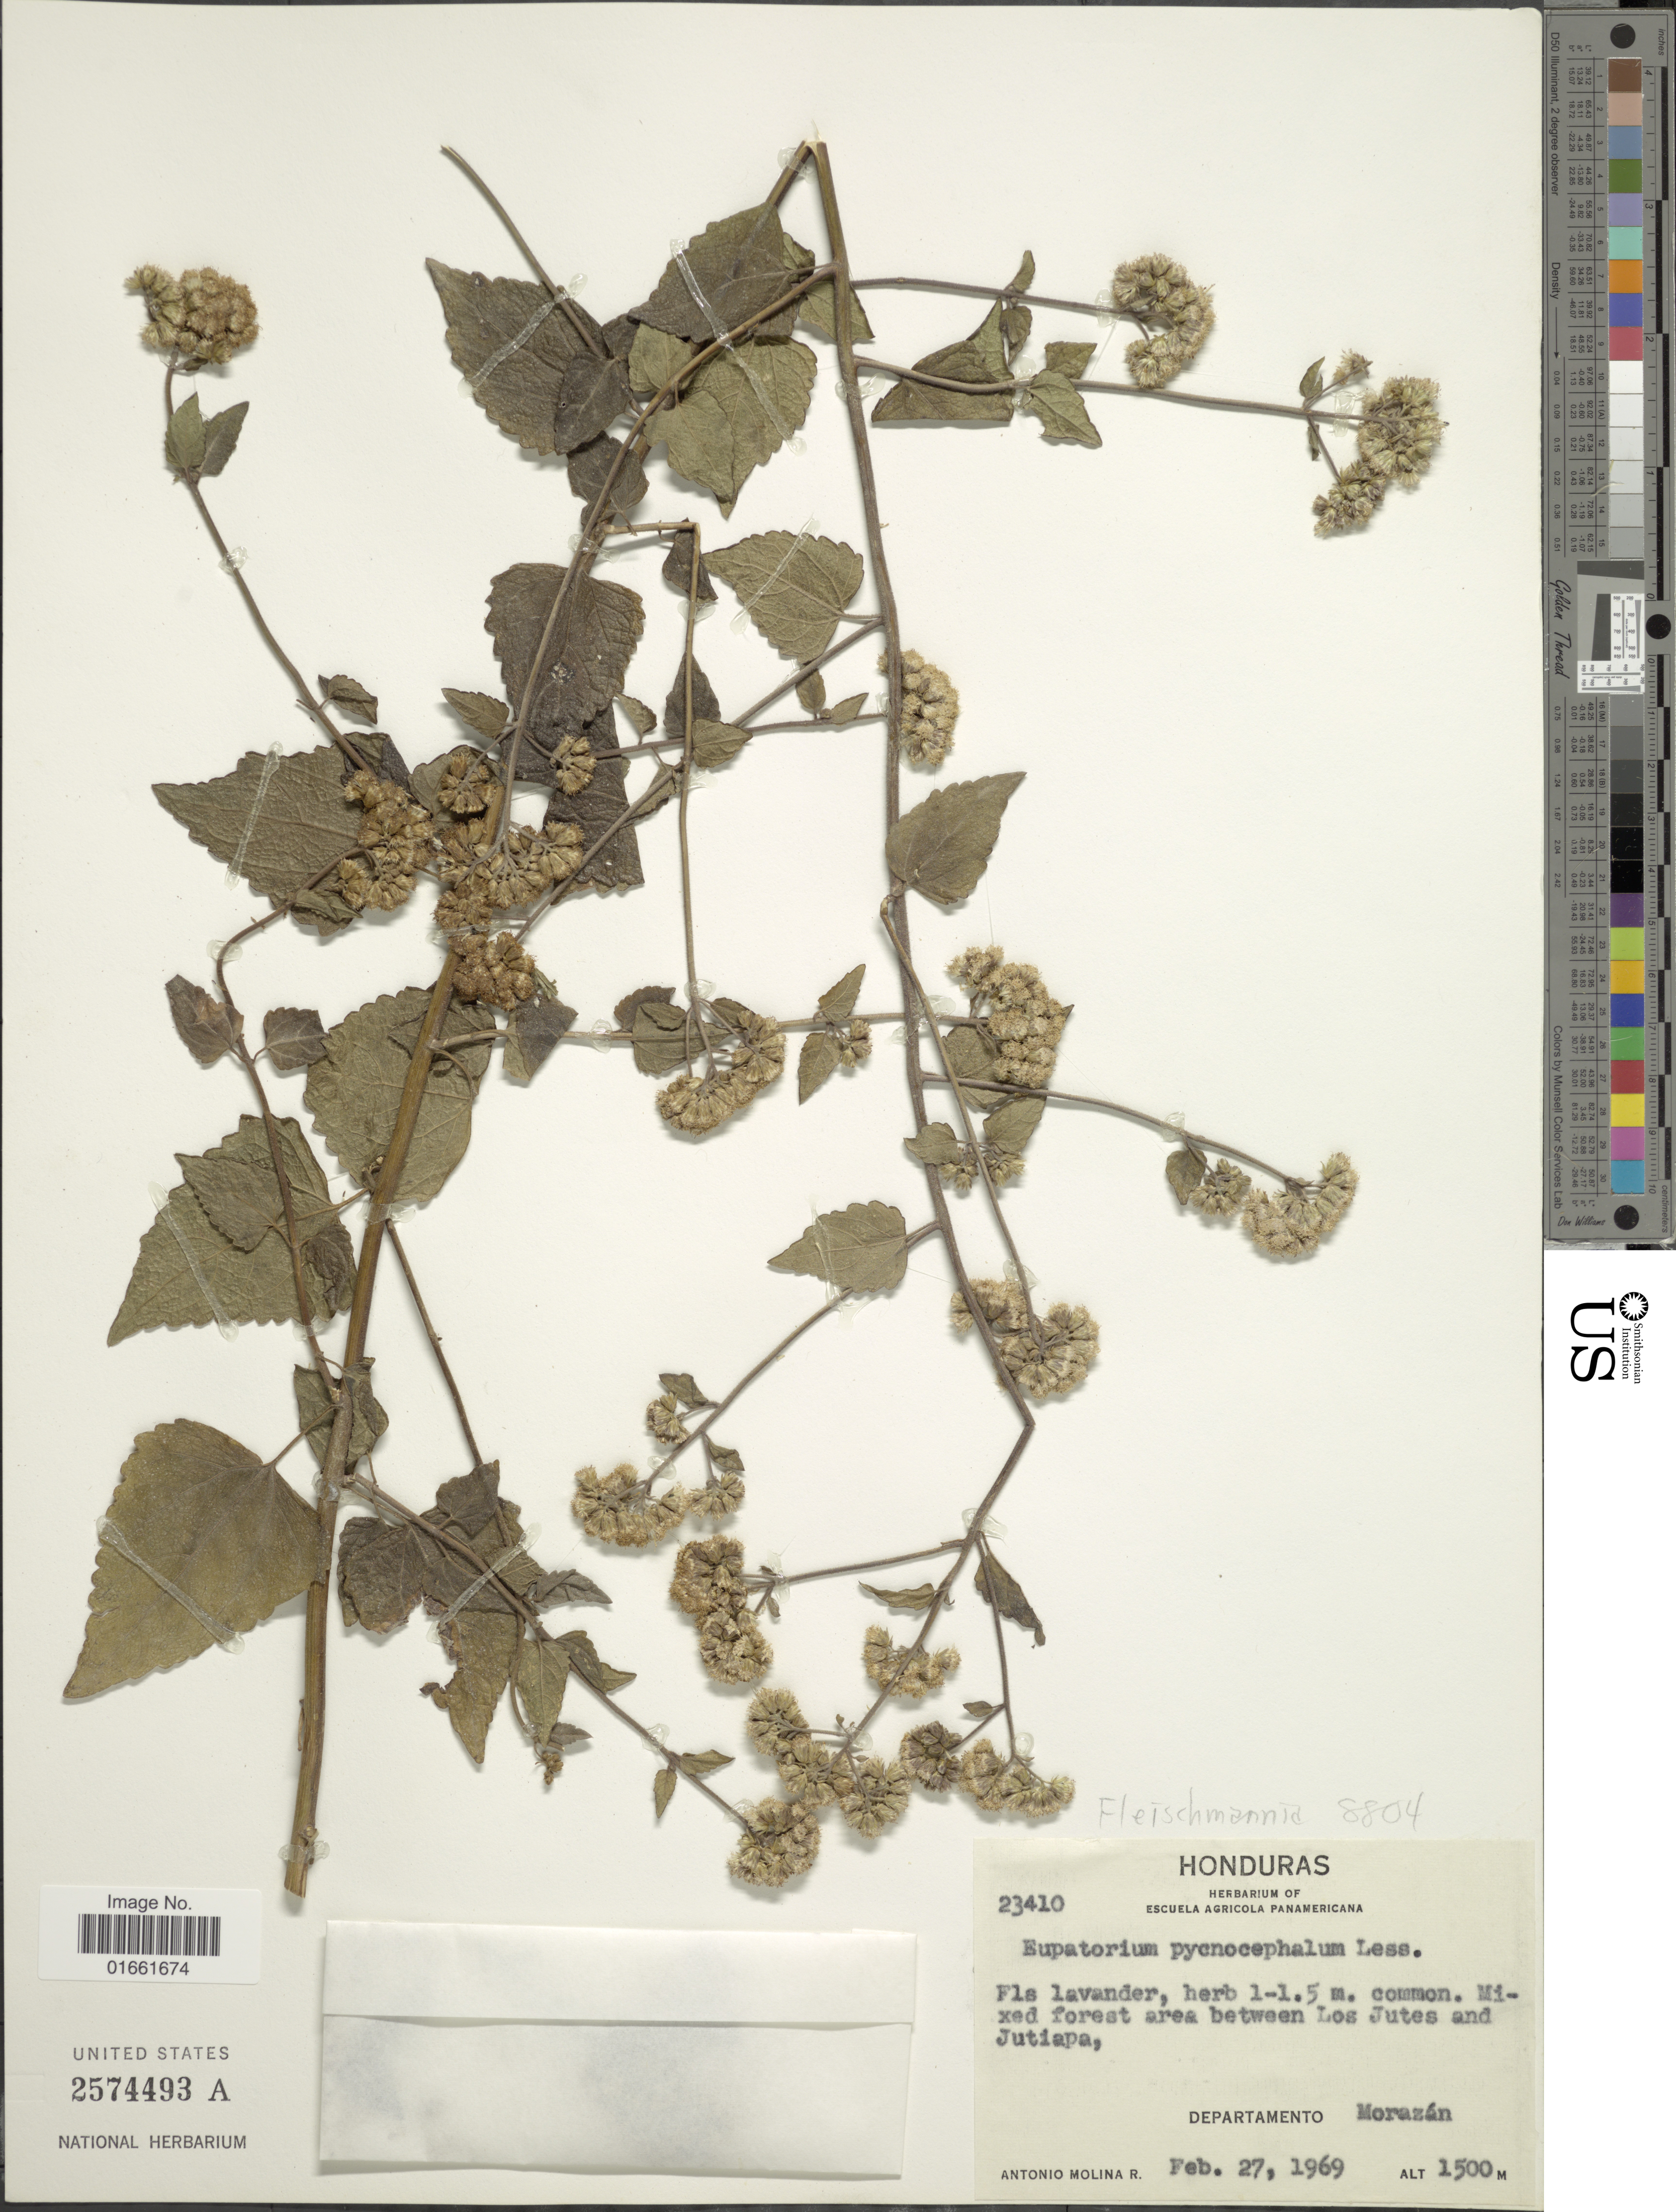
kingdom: Plantae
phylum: Tracheophyta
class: Magnoliopsida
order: Asterales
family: Asteraceae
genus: Fleischmannia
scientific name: Fleischmannia pratensis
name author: (Klatt) R.M. King & H. Rob.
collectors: A. Molina R.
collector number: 23410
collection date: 1969-02-27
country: Honduras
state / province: Fco. Morazán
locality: Mixed forest area between Los Jutes and Jutiapa, Departamento Morazan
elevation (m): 1500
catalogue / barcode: US 2574493A